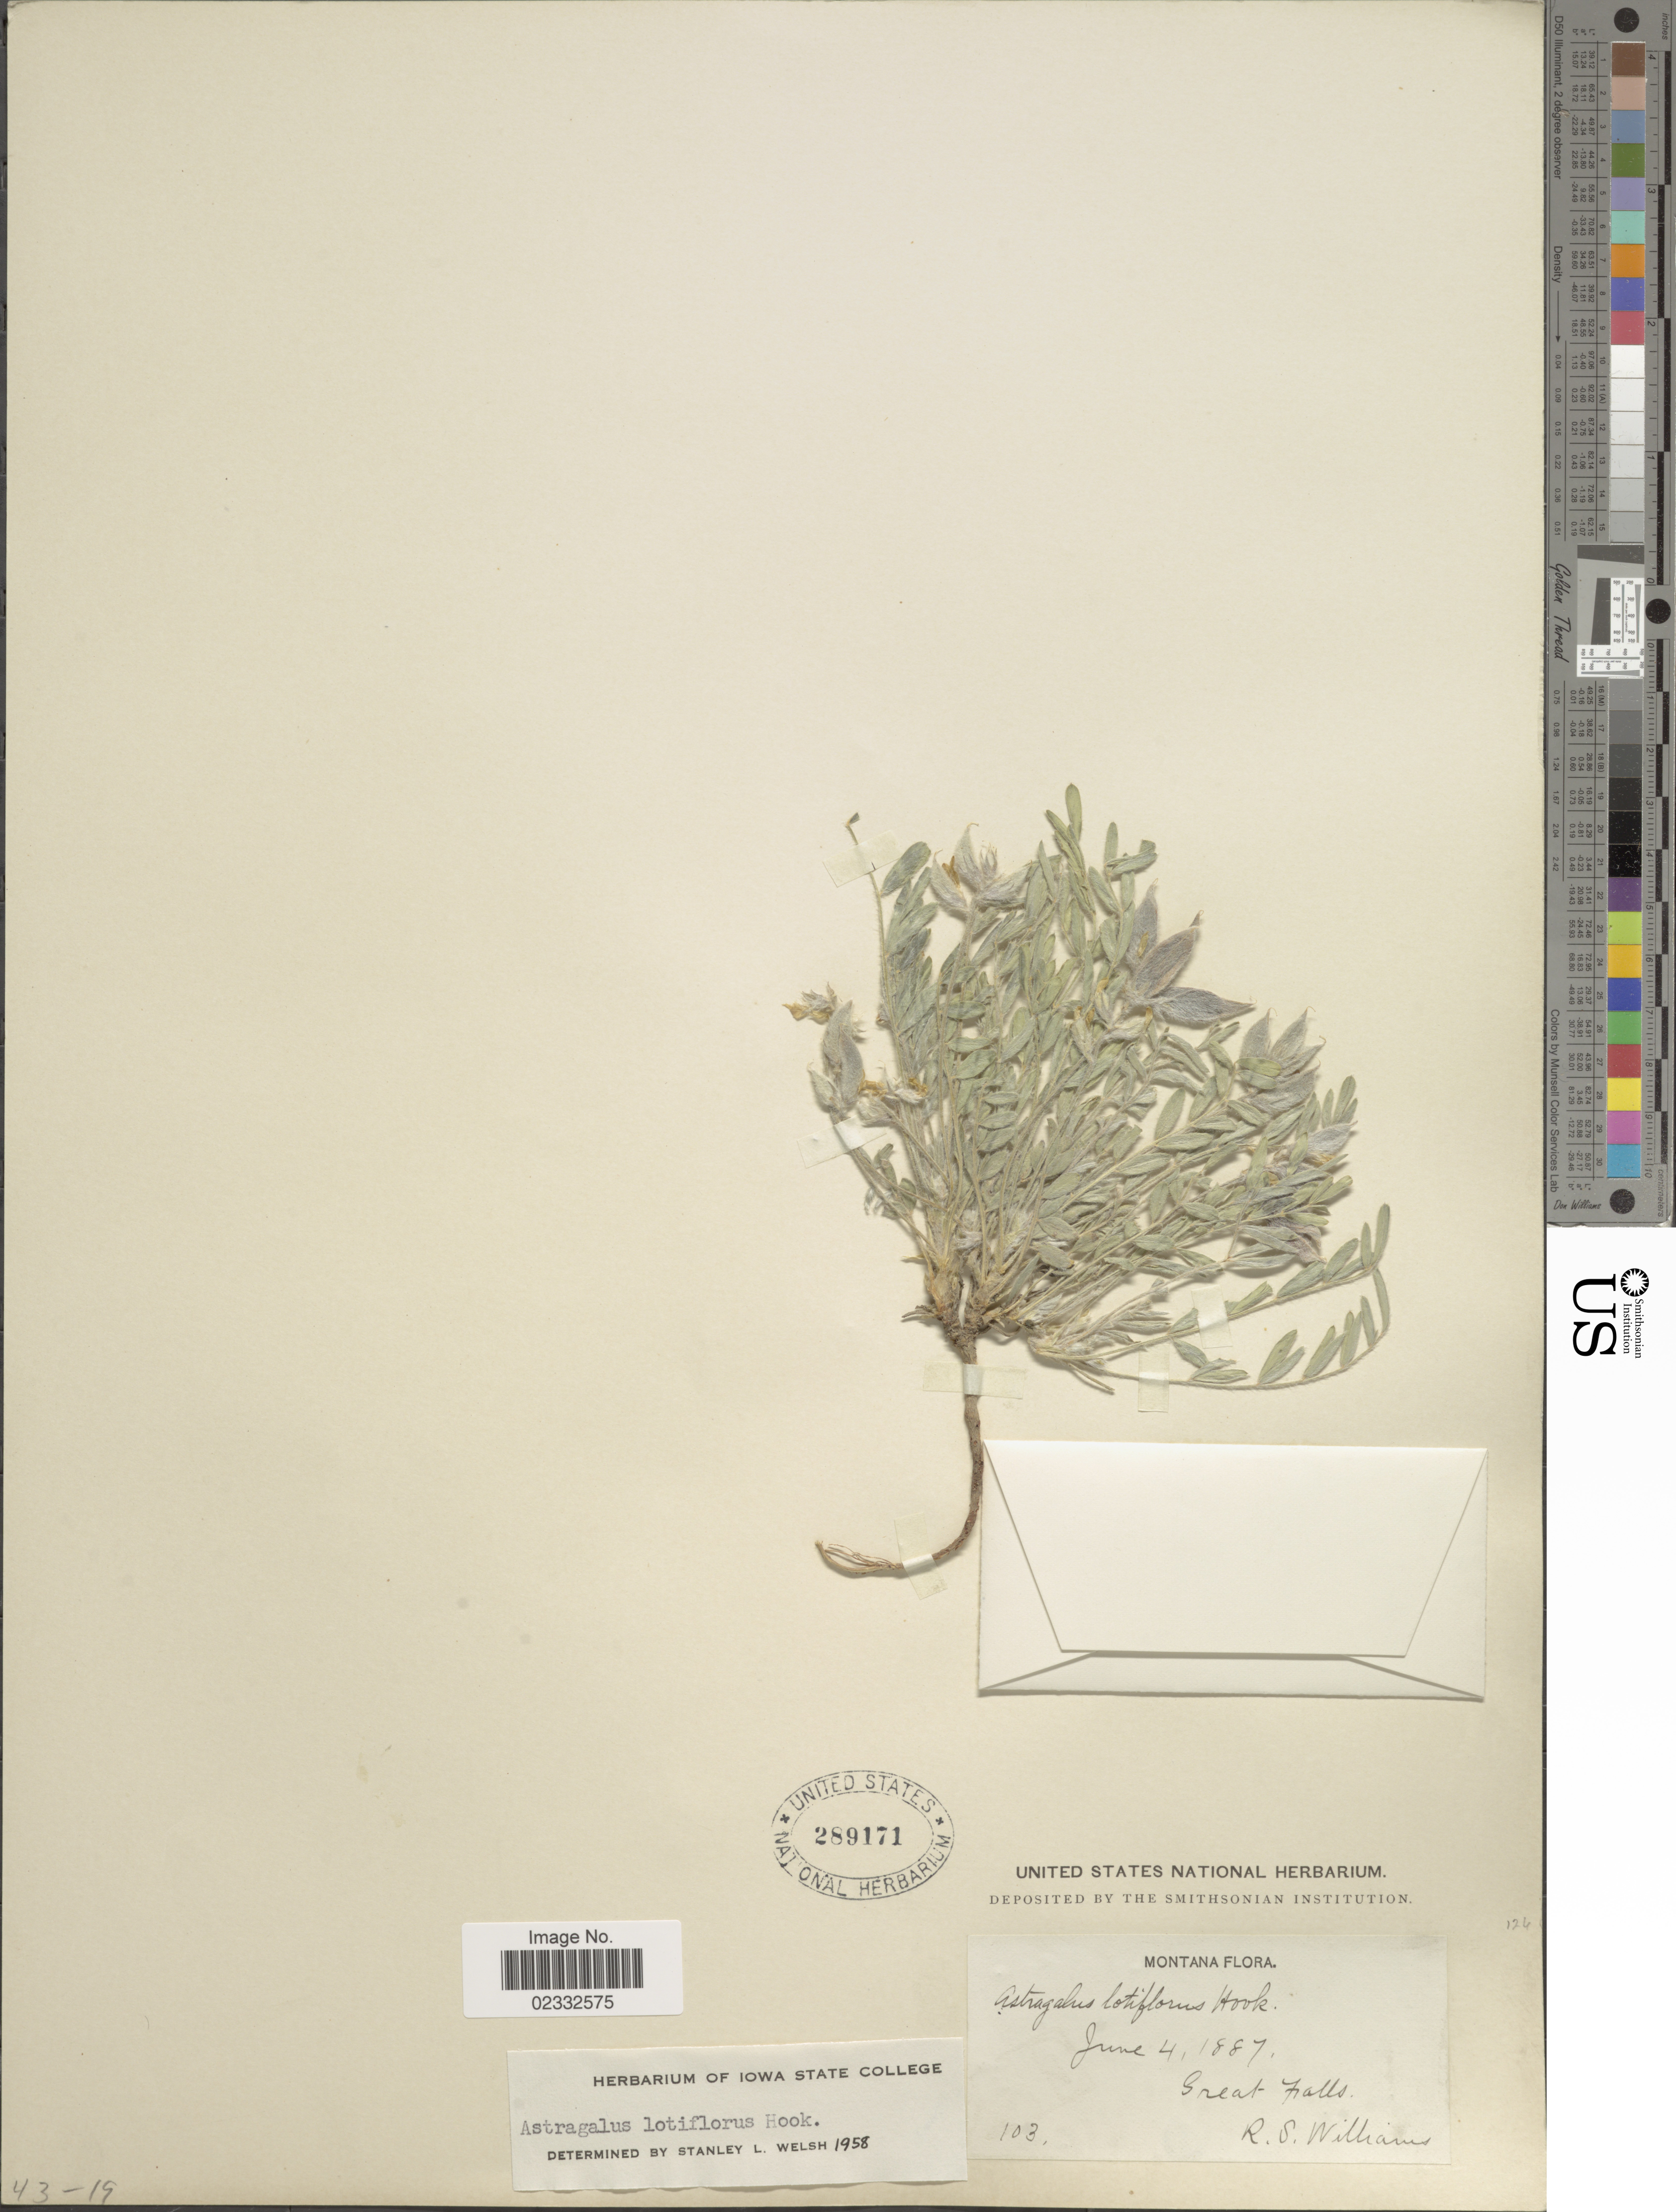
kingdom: Plantae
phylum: Tracheophyta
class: Magnoliopsida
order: Fabales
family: Fabaceae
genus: Astragalus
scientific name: Astragalus lotiflorus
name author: Hook.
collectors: R. S. Williams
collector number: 103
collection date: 1887-06-04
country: United States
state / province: Montana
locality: Great Falls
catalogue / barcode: US 289171